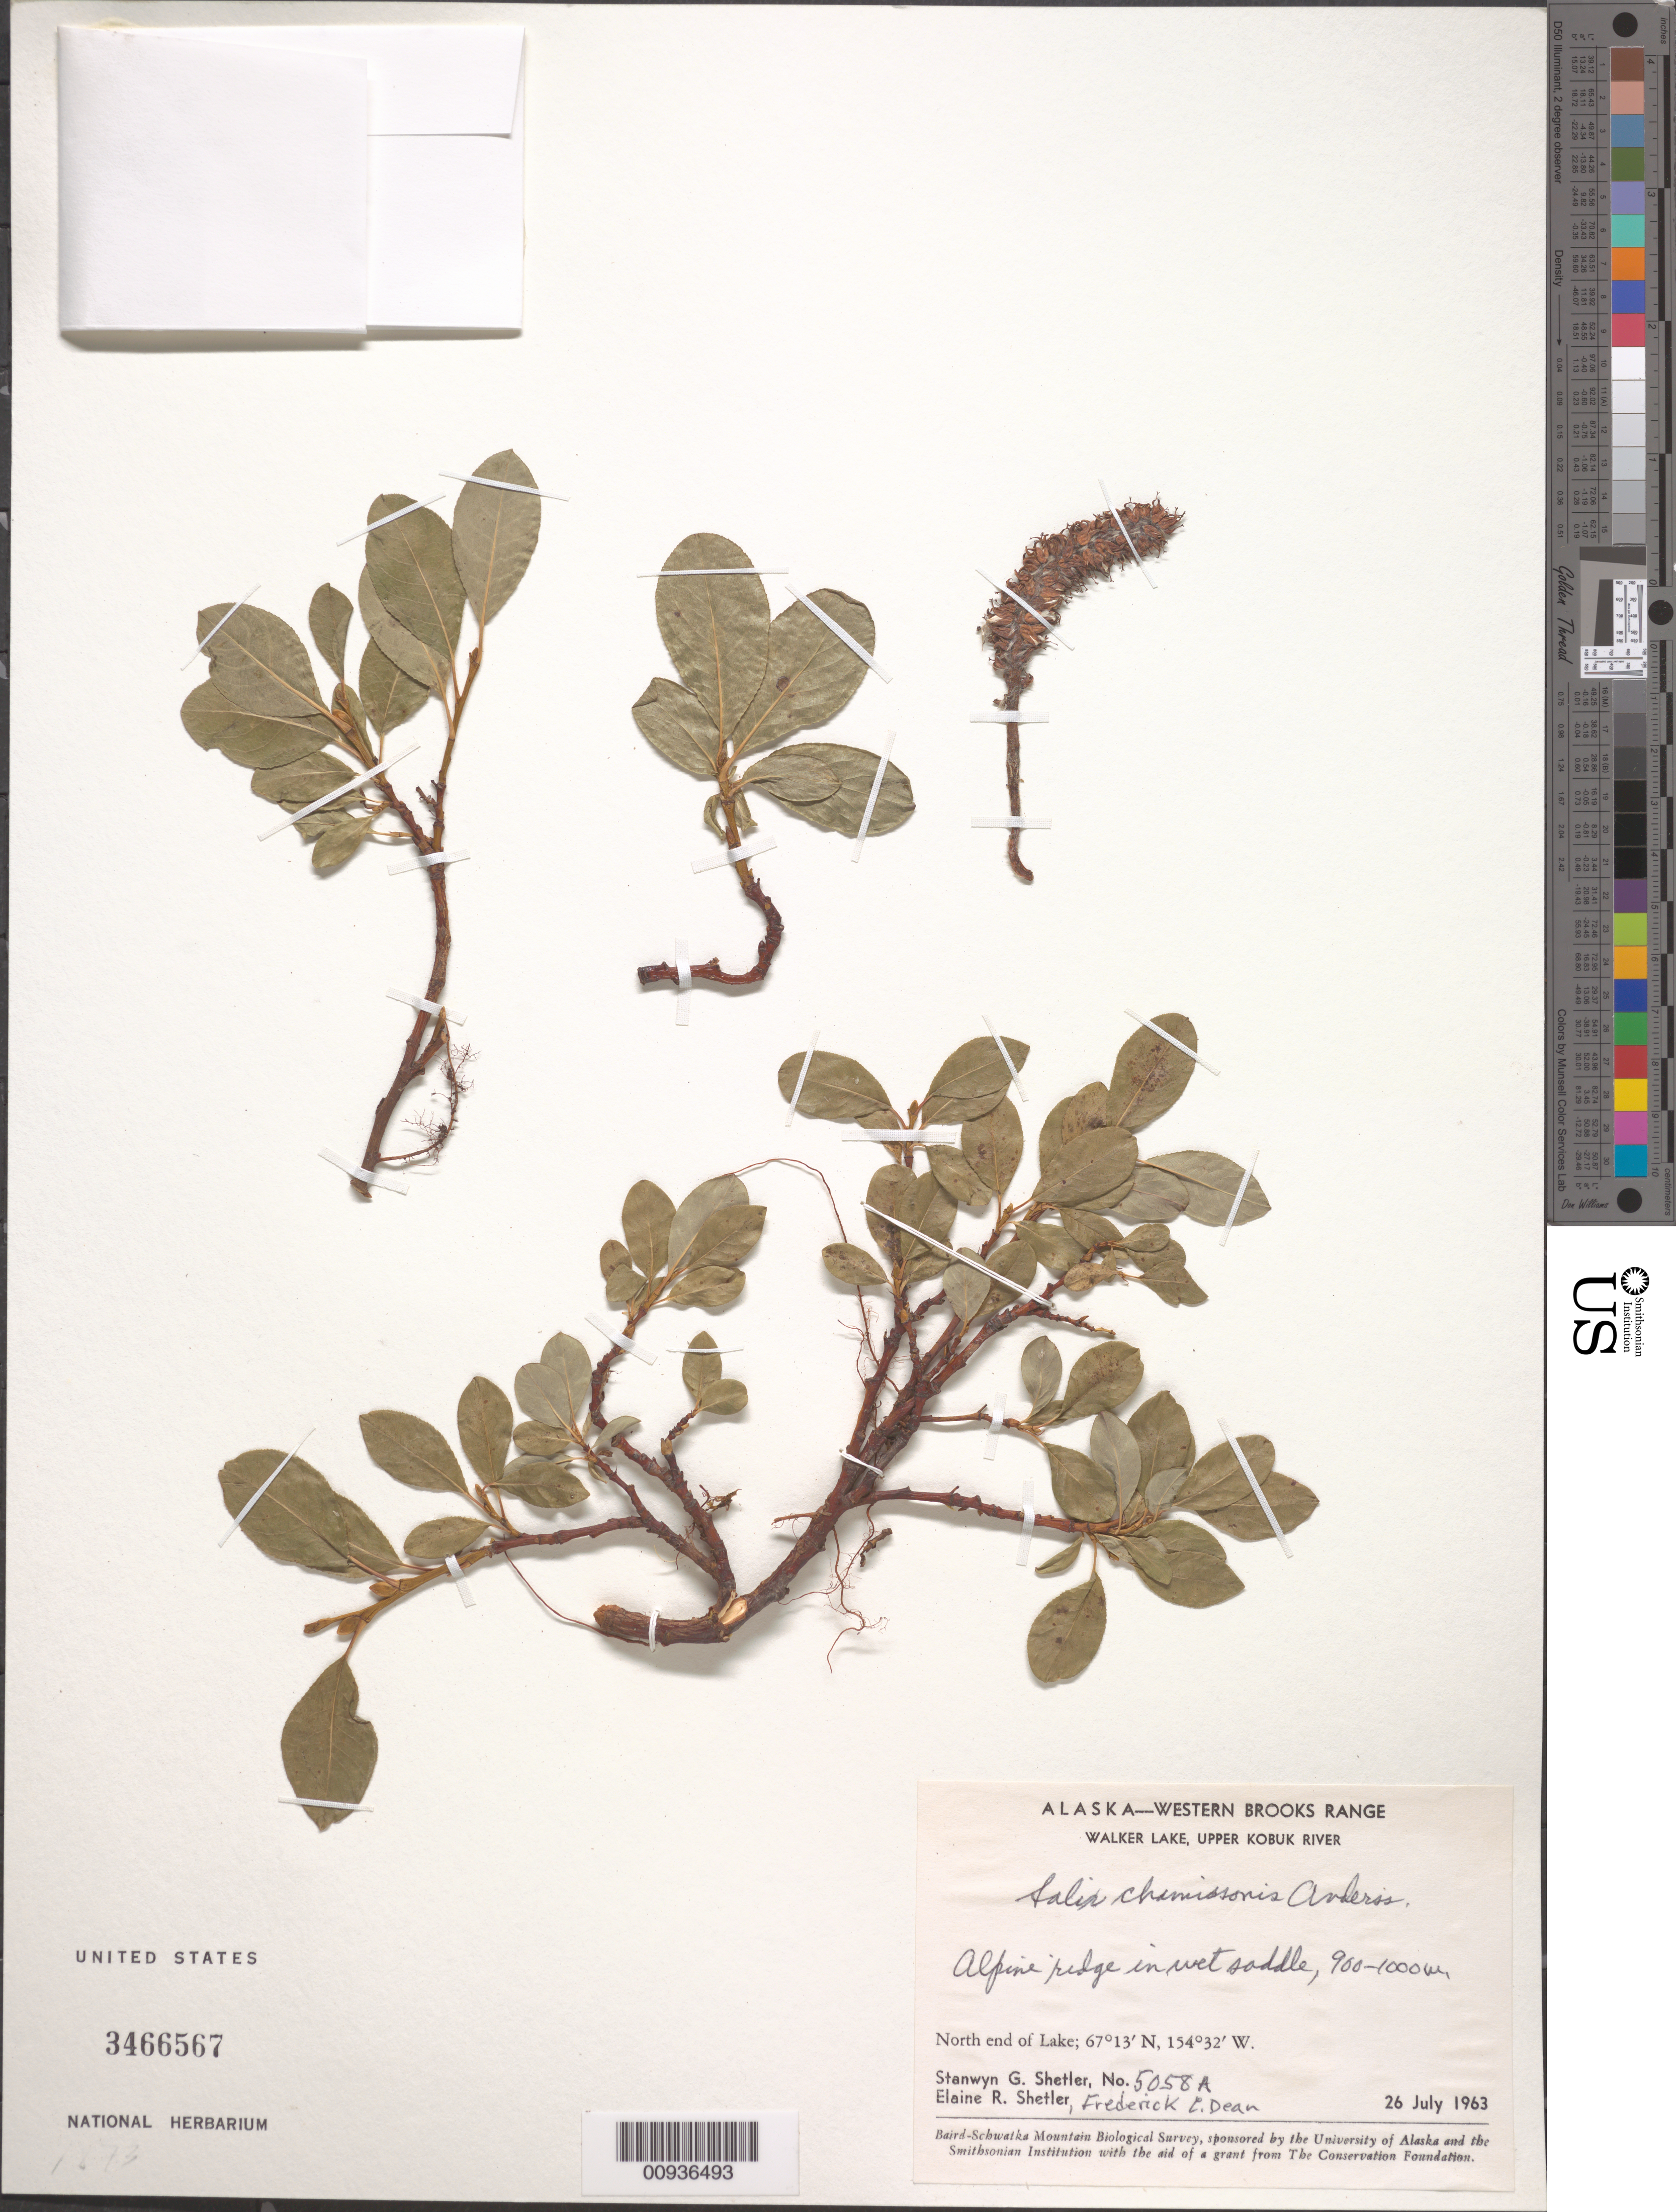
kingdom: Plantae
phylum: Tracheophyta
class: Magnoliopsida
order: Malpighiales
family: Salicaceae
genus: Salix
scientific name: Salix chamissonis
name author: Andersson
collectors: S. Shetler, E. R. Shetler & F. C. Dean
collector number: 5058A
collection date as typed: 26 Jul 1963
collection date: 1963-07-26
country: United States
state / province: Alaska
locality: North end of Walker Lake. Western Brooks Range, Upper Kobuk River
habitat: Alpine ridge in wet saddle.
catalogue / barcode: US 3466567